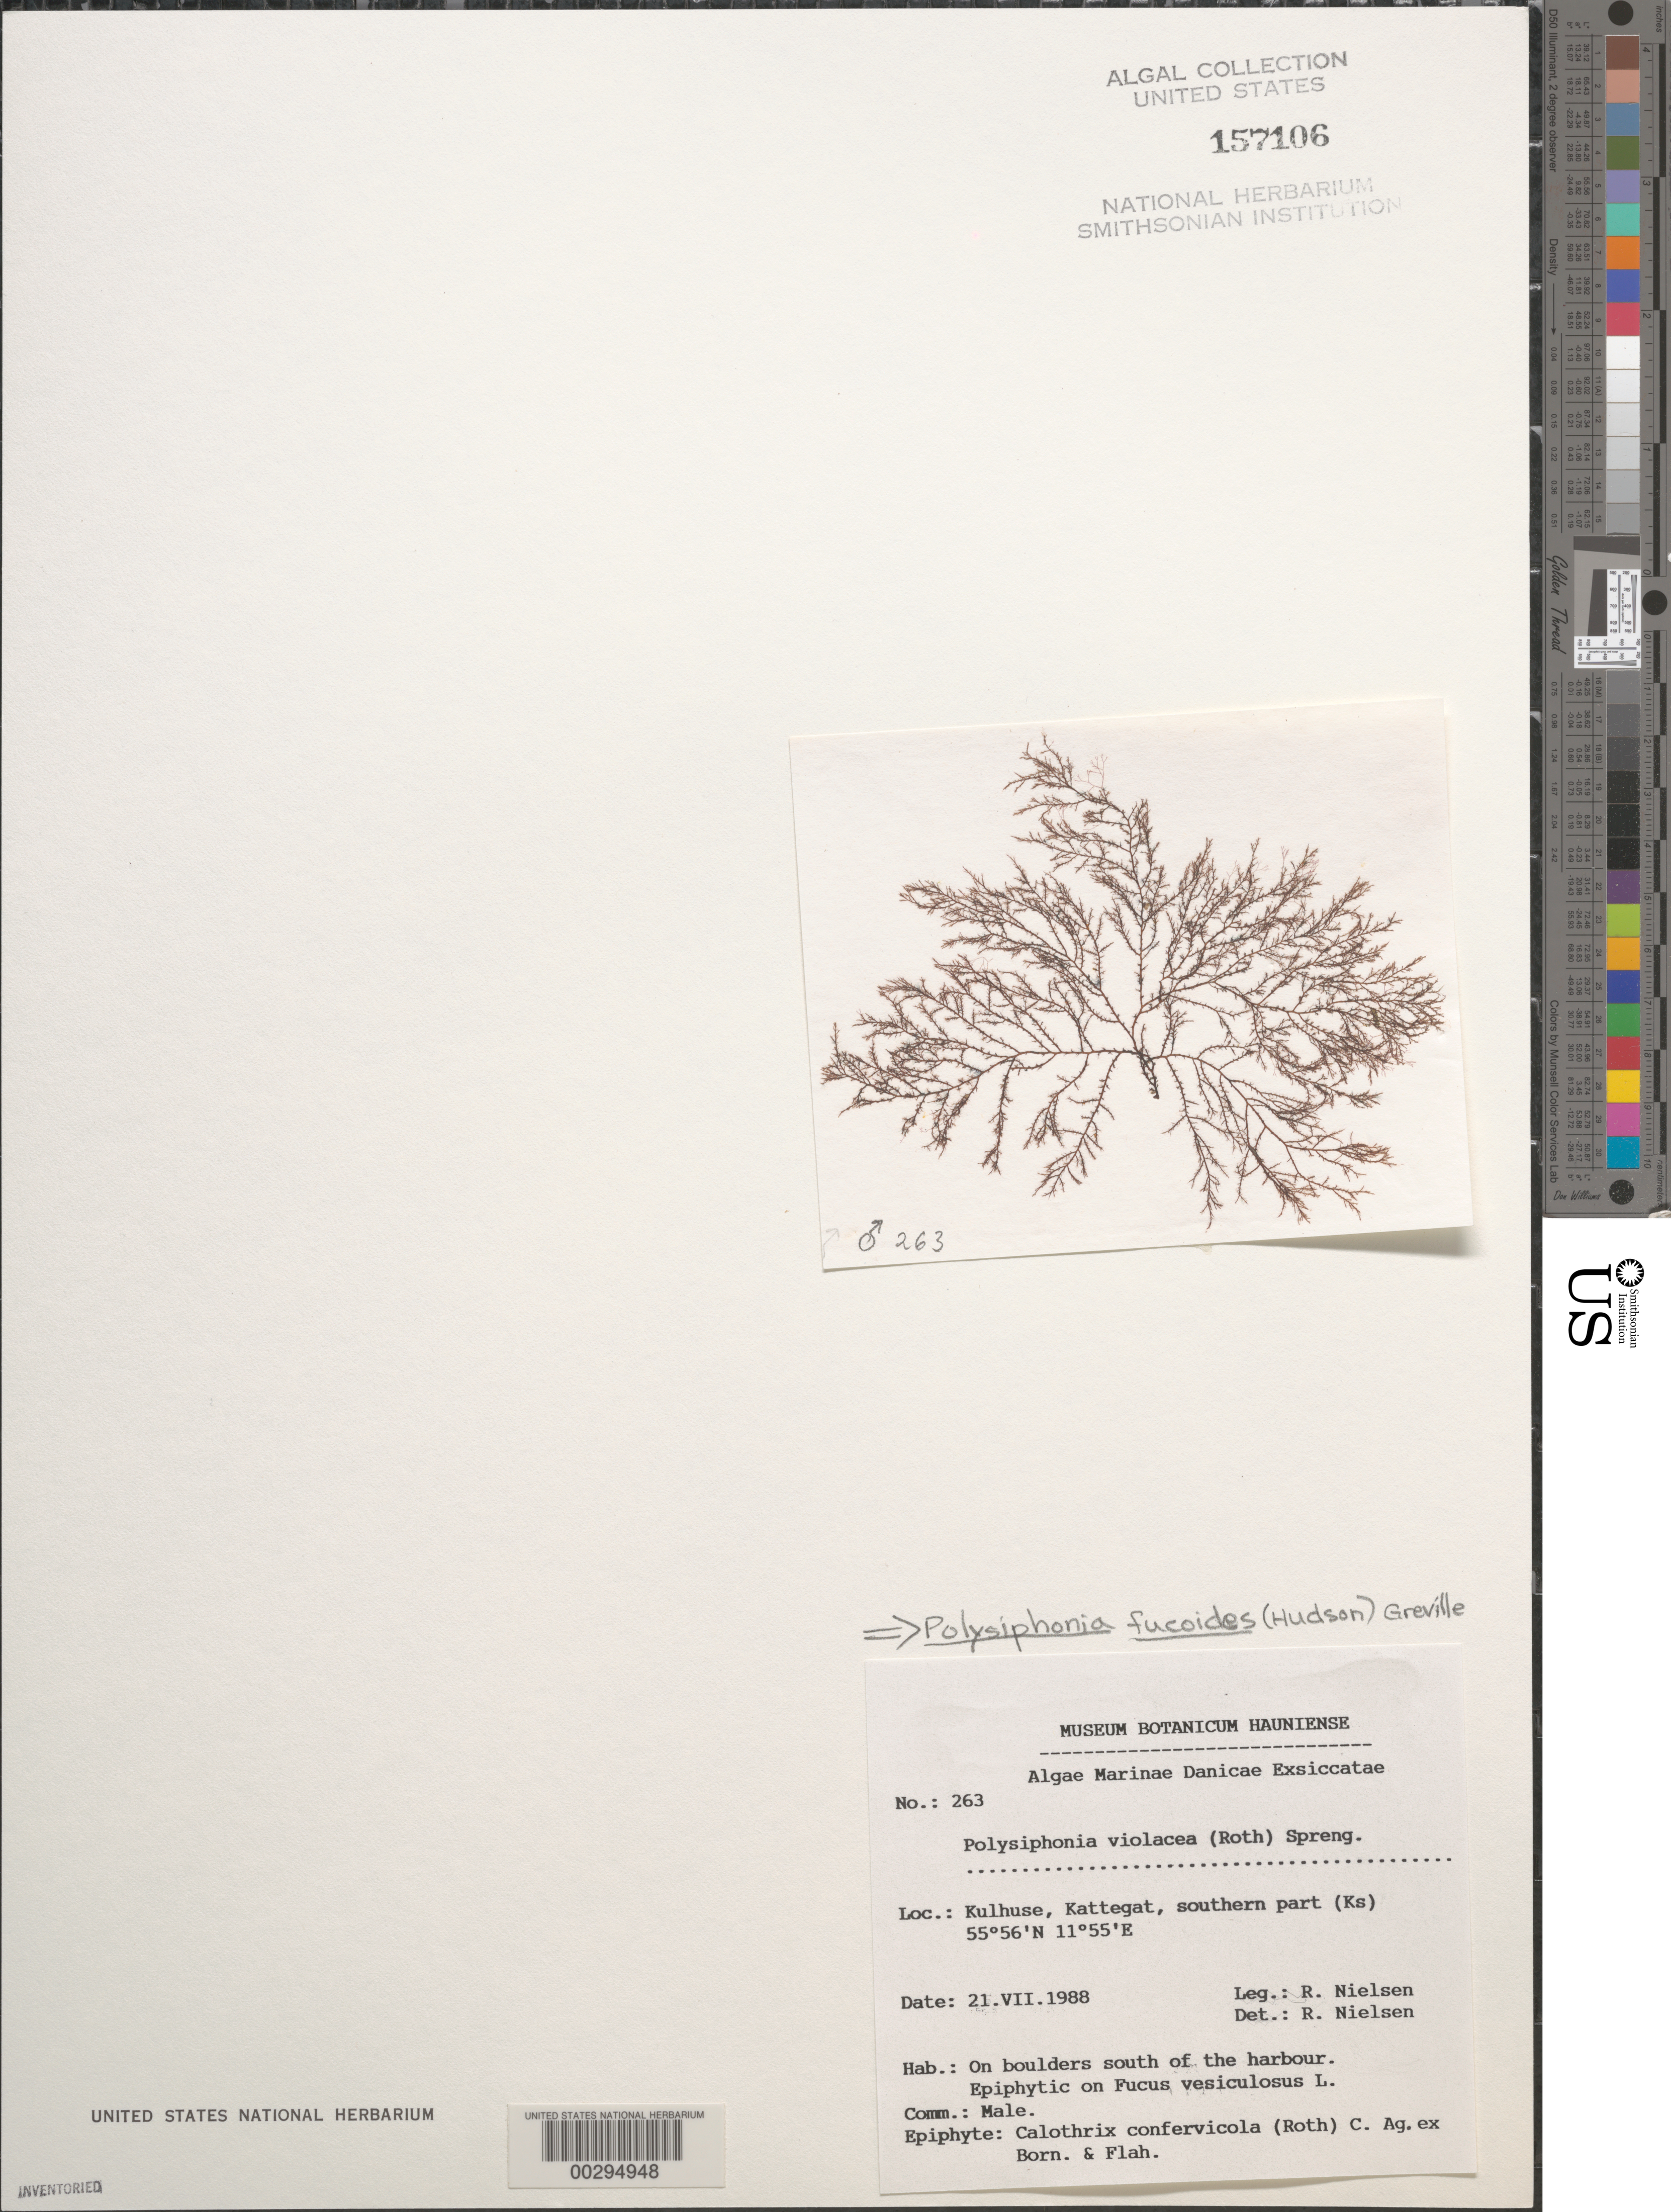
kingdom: Plantae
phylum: Rhodophyta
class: Florideophyceae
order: Ceramiales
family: Rhodomelaceae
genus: Vertebrata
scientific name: Vertebrata fucoides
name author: (Hudson) Kuntze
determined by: Algae name updating Project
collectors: R. Nielsen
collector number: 263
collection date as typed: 21 Jul 1988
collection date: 1988-07-21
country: Denmark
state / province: Hovedstaden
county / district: Frederikssund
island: Sjaelland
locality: Kulhuse, on boulders south of the harbour, Kattegat, southern part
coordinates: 55 56'N, 11 55'E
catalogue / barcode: US 157106